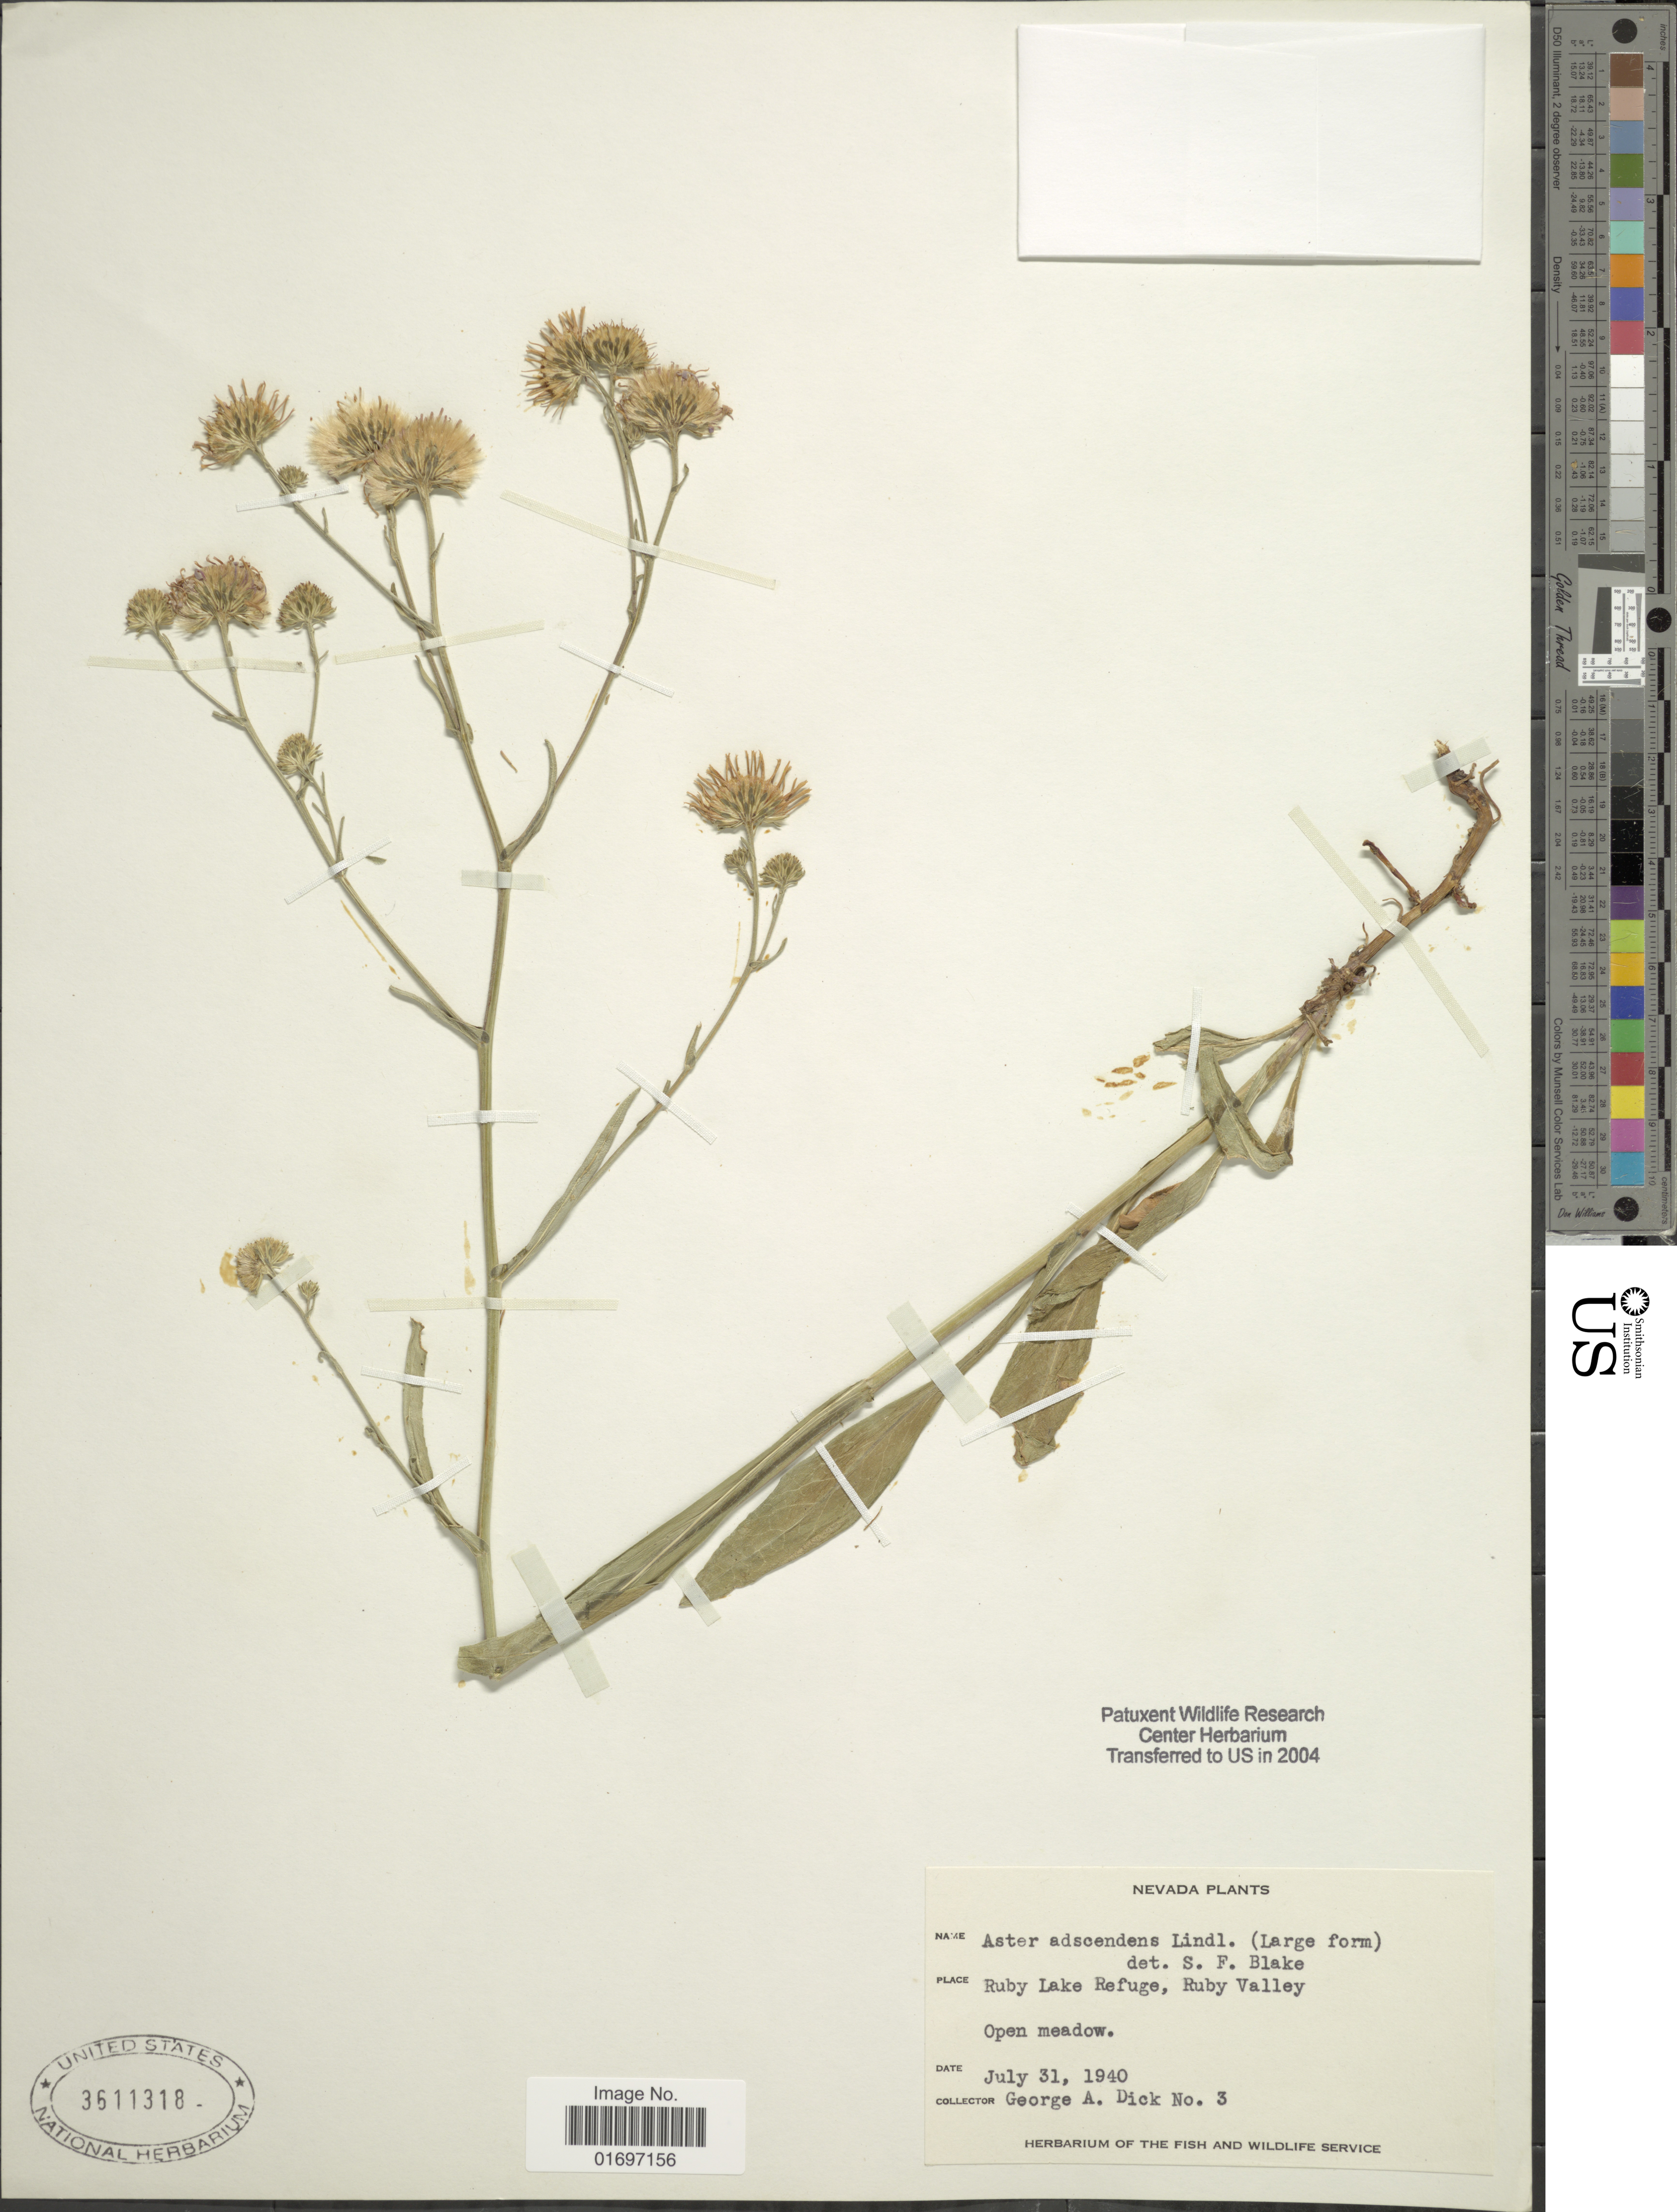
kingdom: Plantae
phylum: Tracheophyta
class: Magnoliopsida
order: Asterales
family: Asteraceae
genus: Symphyotrichum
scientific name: Symphyotrichum ascendens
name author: (Lindl.) G.L. Nesom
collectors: G. Dick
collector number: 3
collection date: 1940-07-31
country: United States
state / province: Nevada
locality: Nevada. Ruby Lake Refuge, Ruby Valley.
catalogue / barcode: US 3611318